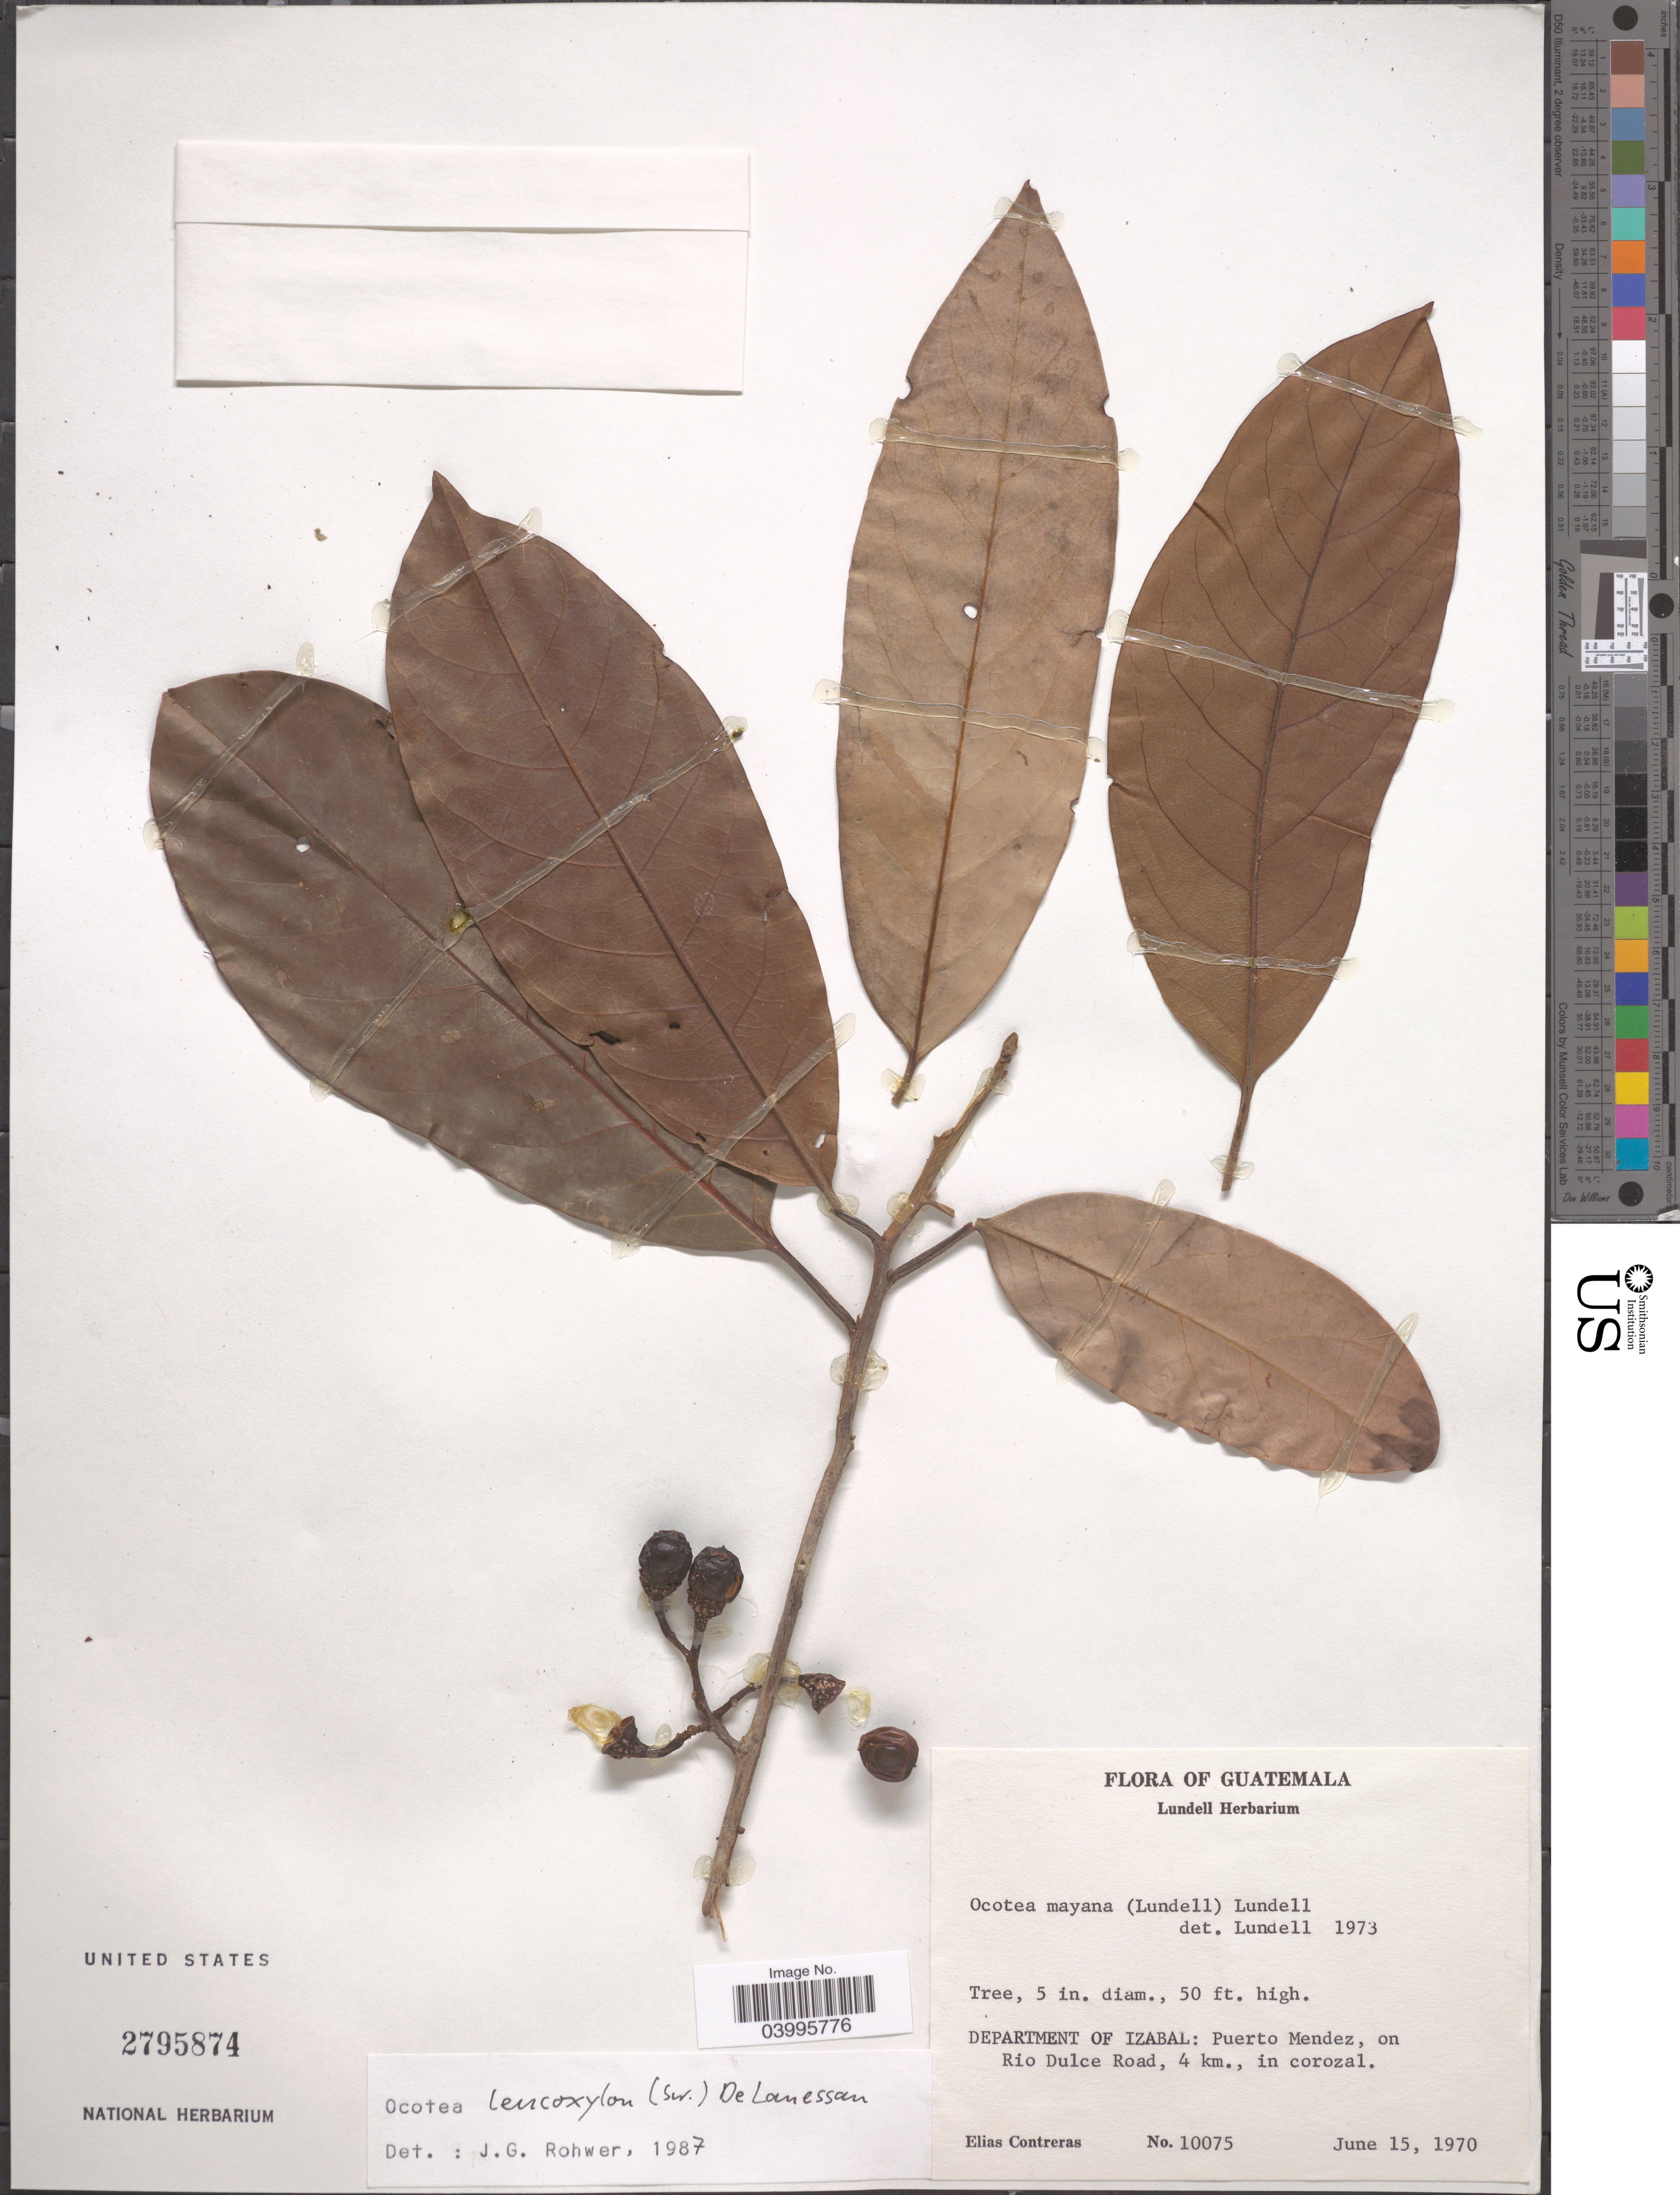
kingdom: Plantae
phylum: Tracheophyta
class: Magnoliopsida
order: Laurales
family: Lauraceae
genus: Ocotea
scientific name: Ocotea leucoxylon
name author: (Sw.) Laness.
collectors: E. Contreras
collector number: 10075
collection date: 1970-06-15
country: Guatemala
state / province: Izabal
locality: Department of Izabal: Puerto Mendez, on Rio Dulce Road, 4 km., in corozal.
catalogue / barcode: US 2795874